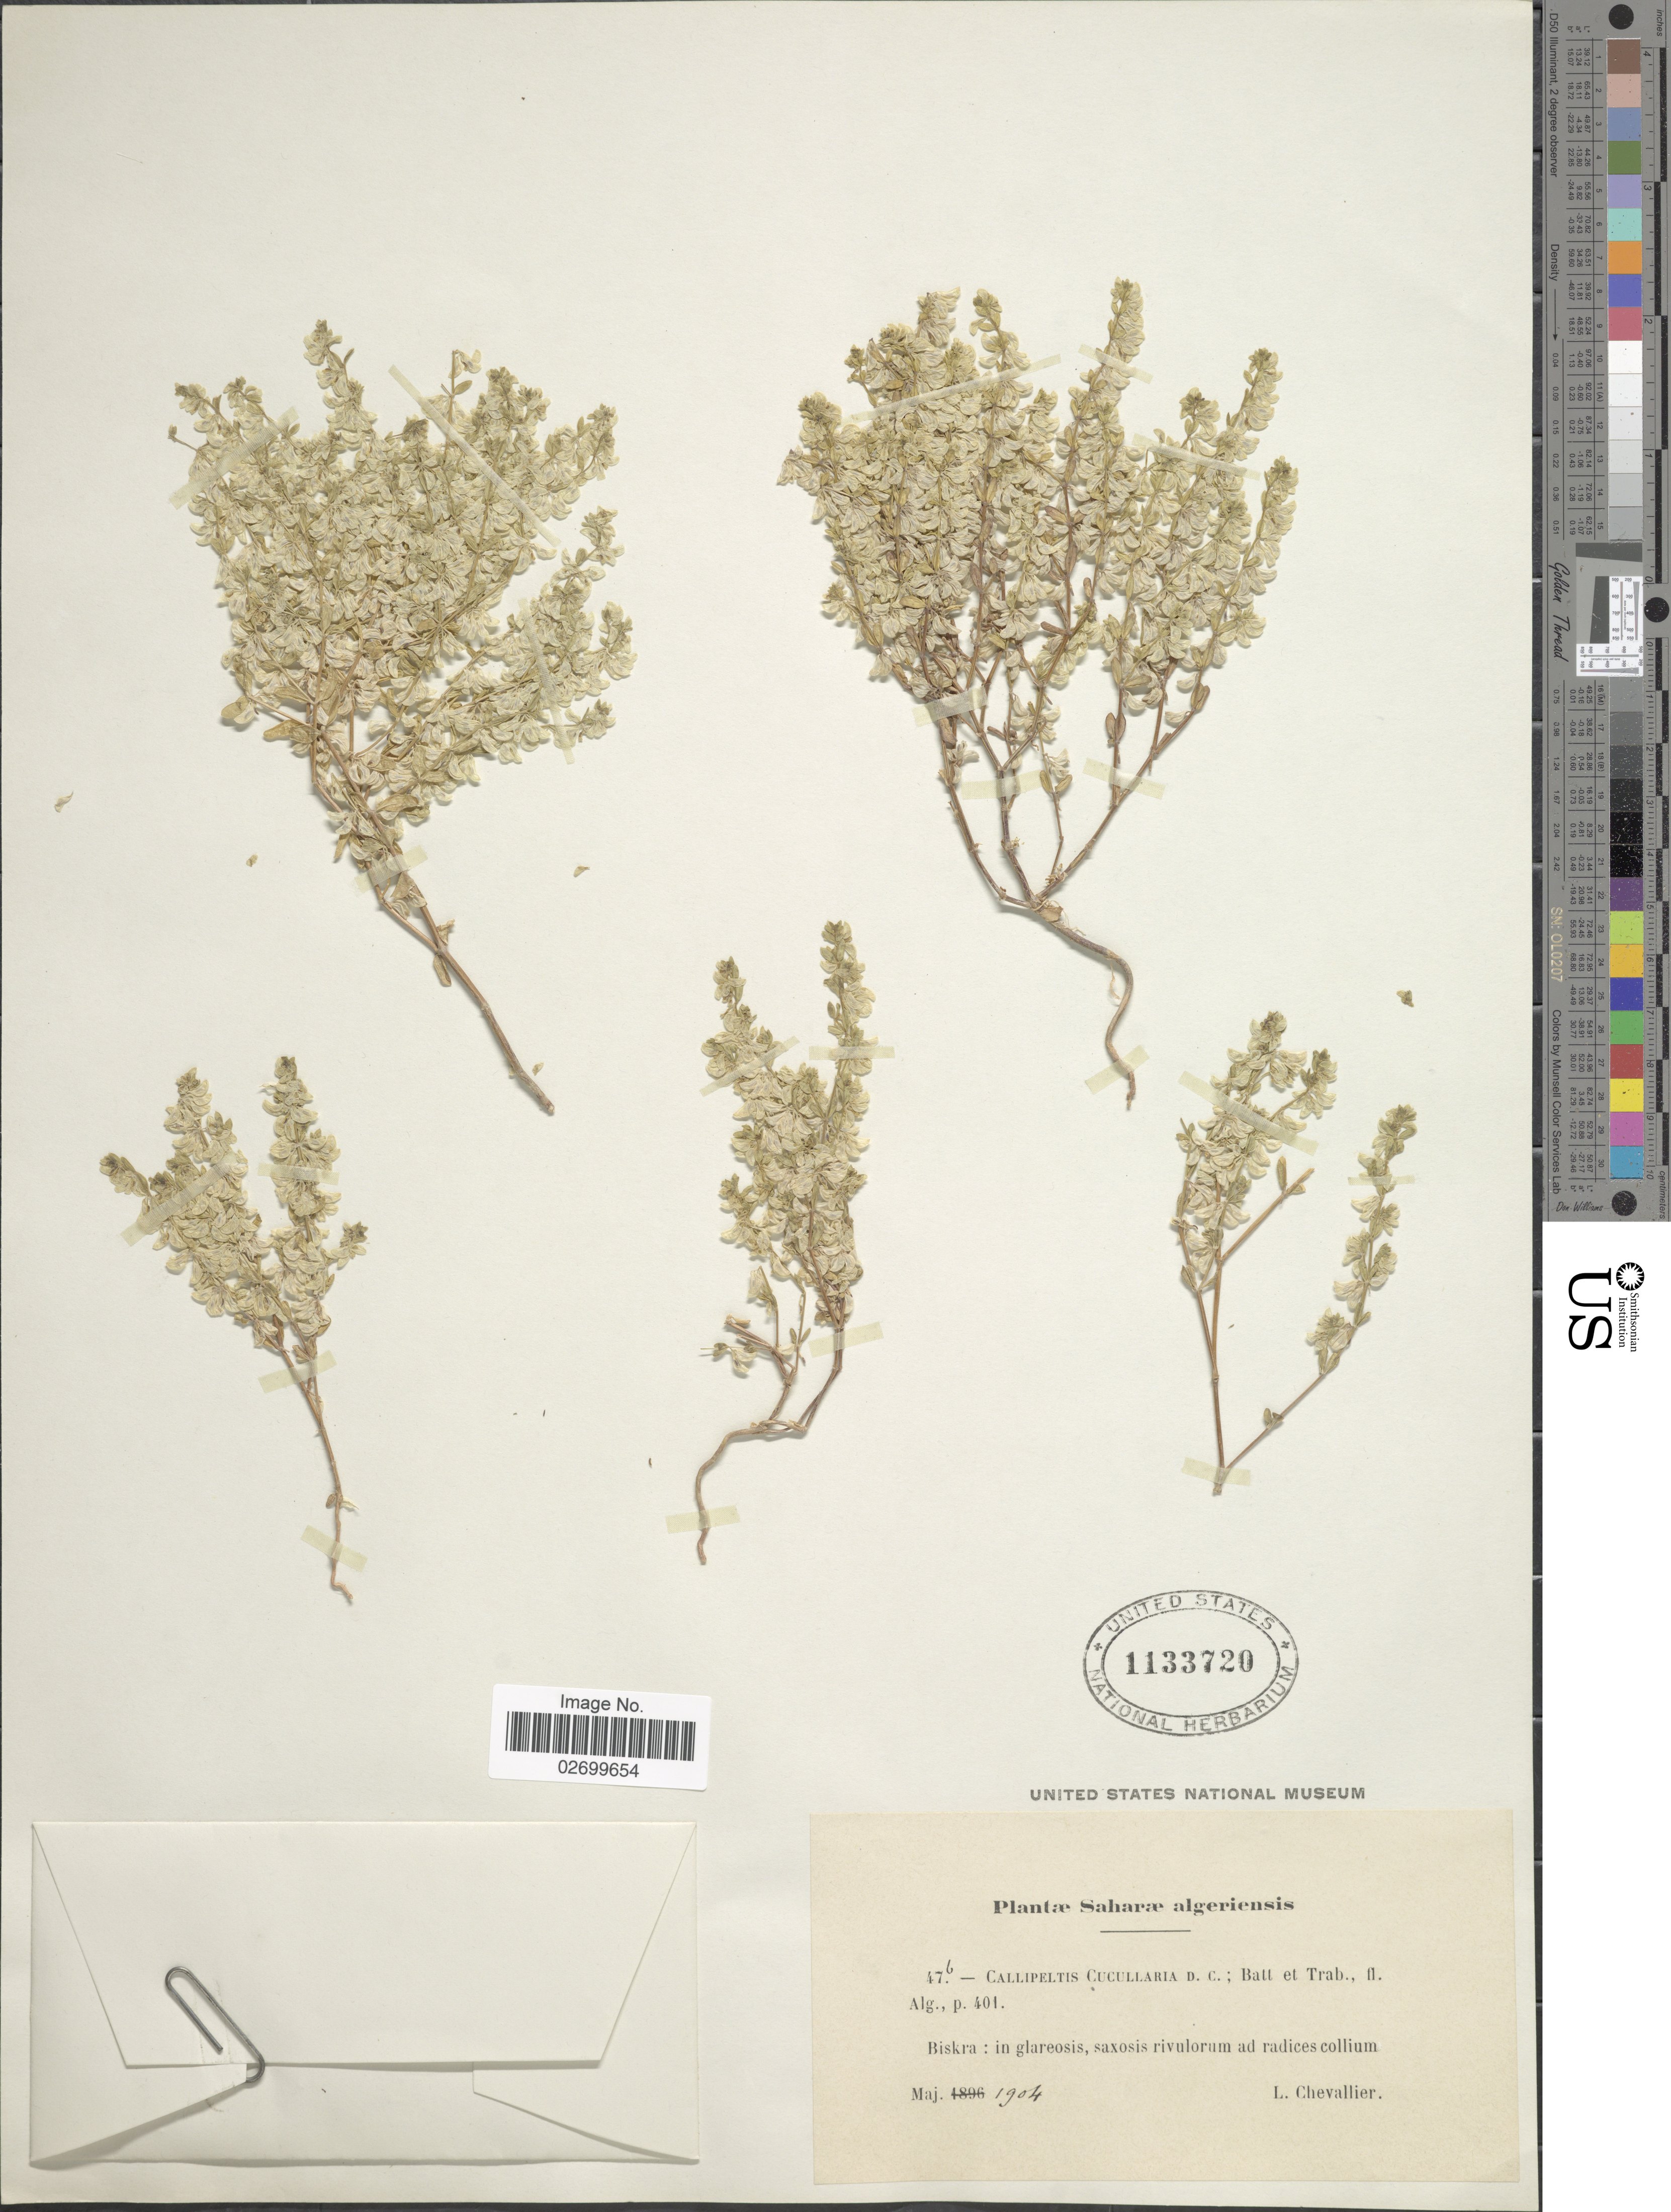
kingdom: Plantae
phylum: Tracheophyta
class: Magnoliopsida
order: Gentianales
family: Rubiaceae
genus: Callipeltis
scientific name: Callipeltis cucullaris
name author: (L.) DC.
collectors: L. Chevallier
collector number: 47b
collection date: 1904-05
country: Algeria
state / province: Biskra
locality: Saharae algeriensis. In glareosis, saxosis rivulorum ad radices collium.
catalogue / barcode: US 1133720